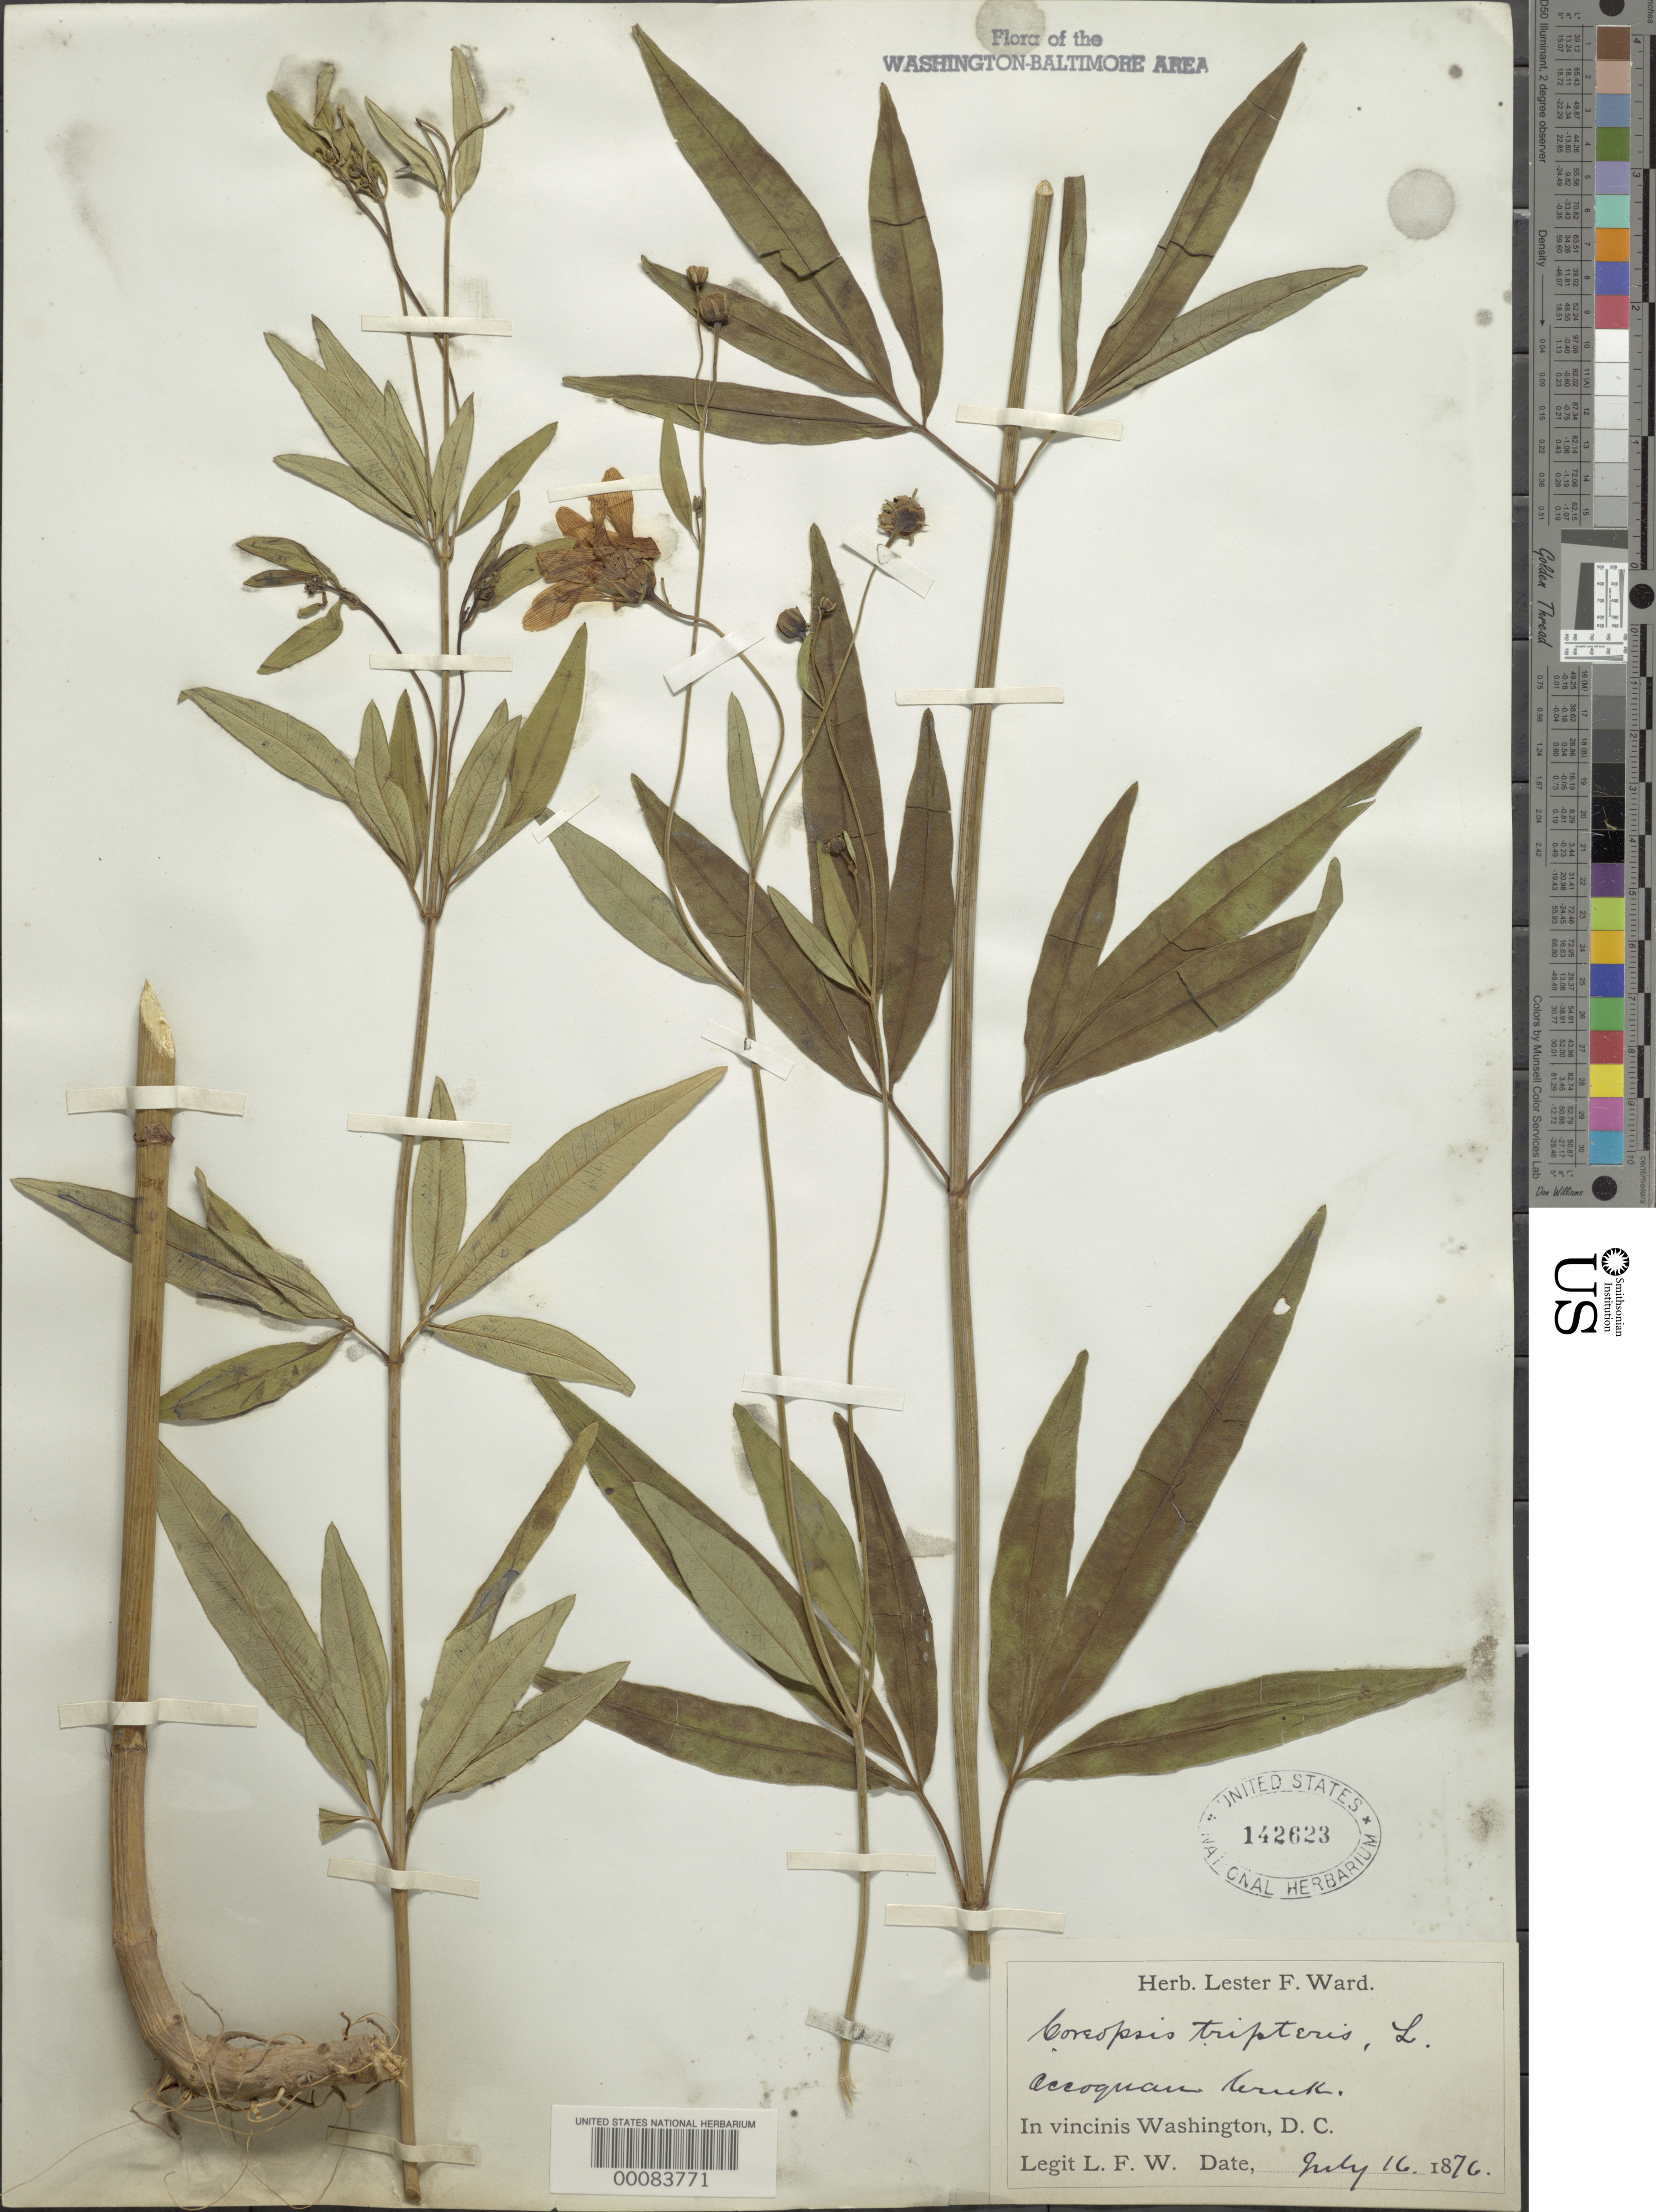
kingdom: Plantae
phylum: Tracheophyta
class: Magnoliopsida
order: Asterales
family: Asteraceae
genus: Coreopsis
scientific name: Coreopsis tripteris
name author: L.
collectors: L. F. Ward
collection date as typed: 16 Jul 1876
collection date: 1876-07-16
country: United States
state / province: Virginia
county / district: Prince William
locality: Occoquan Creek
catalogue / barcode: US 142623